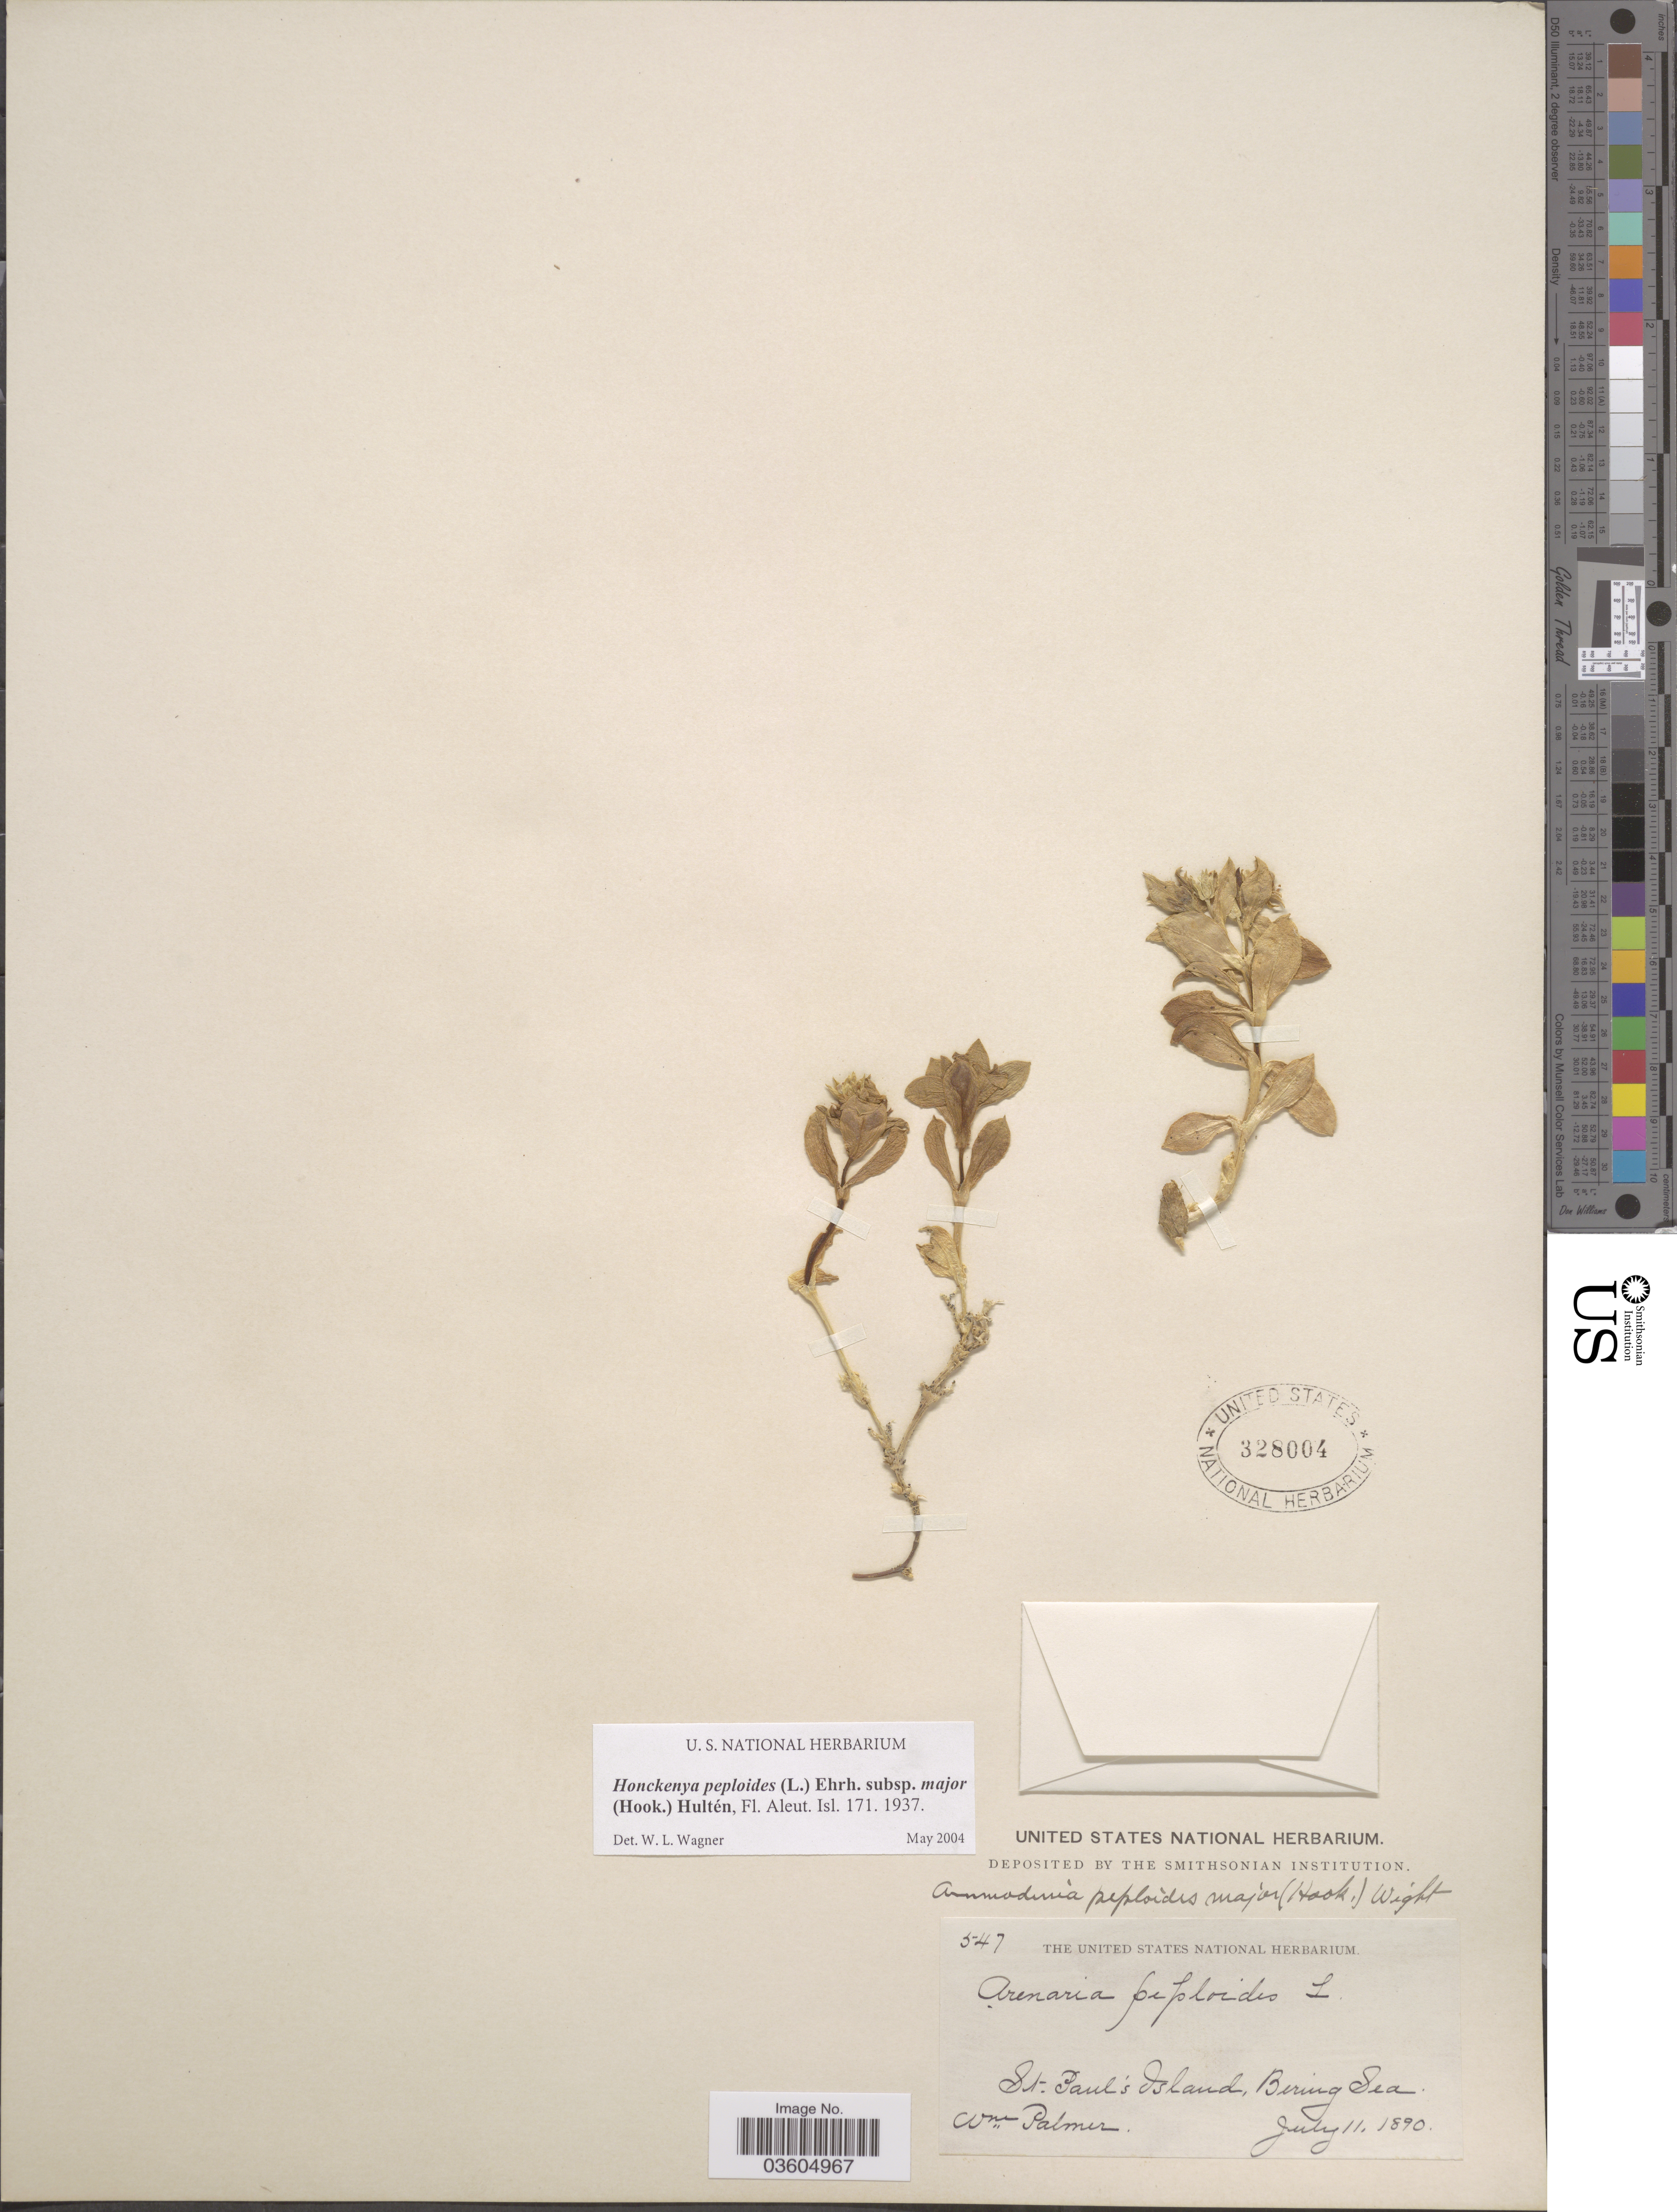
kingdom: Plantae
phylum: Tracheophyta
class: Magnoliopsida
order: Caryophyllales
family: Caryophyllaceae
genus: Honckenya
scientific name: Honckenya peploides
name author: (L.) Ehrh.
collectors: W. Palmer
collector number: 547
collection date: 1890-07-11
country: United States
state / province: Alaska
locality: St. Paul's Island, Bering Sea.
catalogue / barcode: US 328004